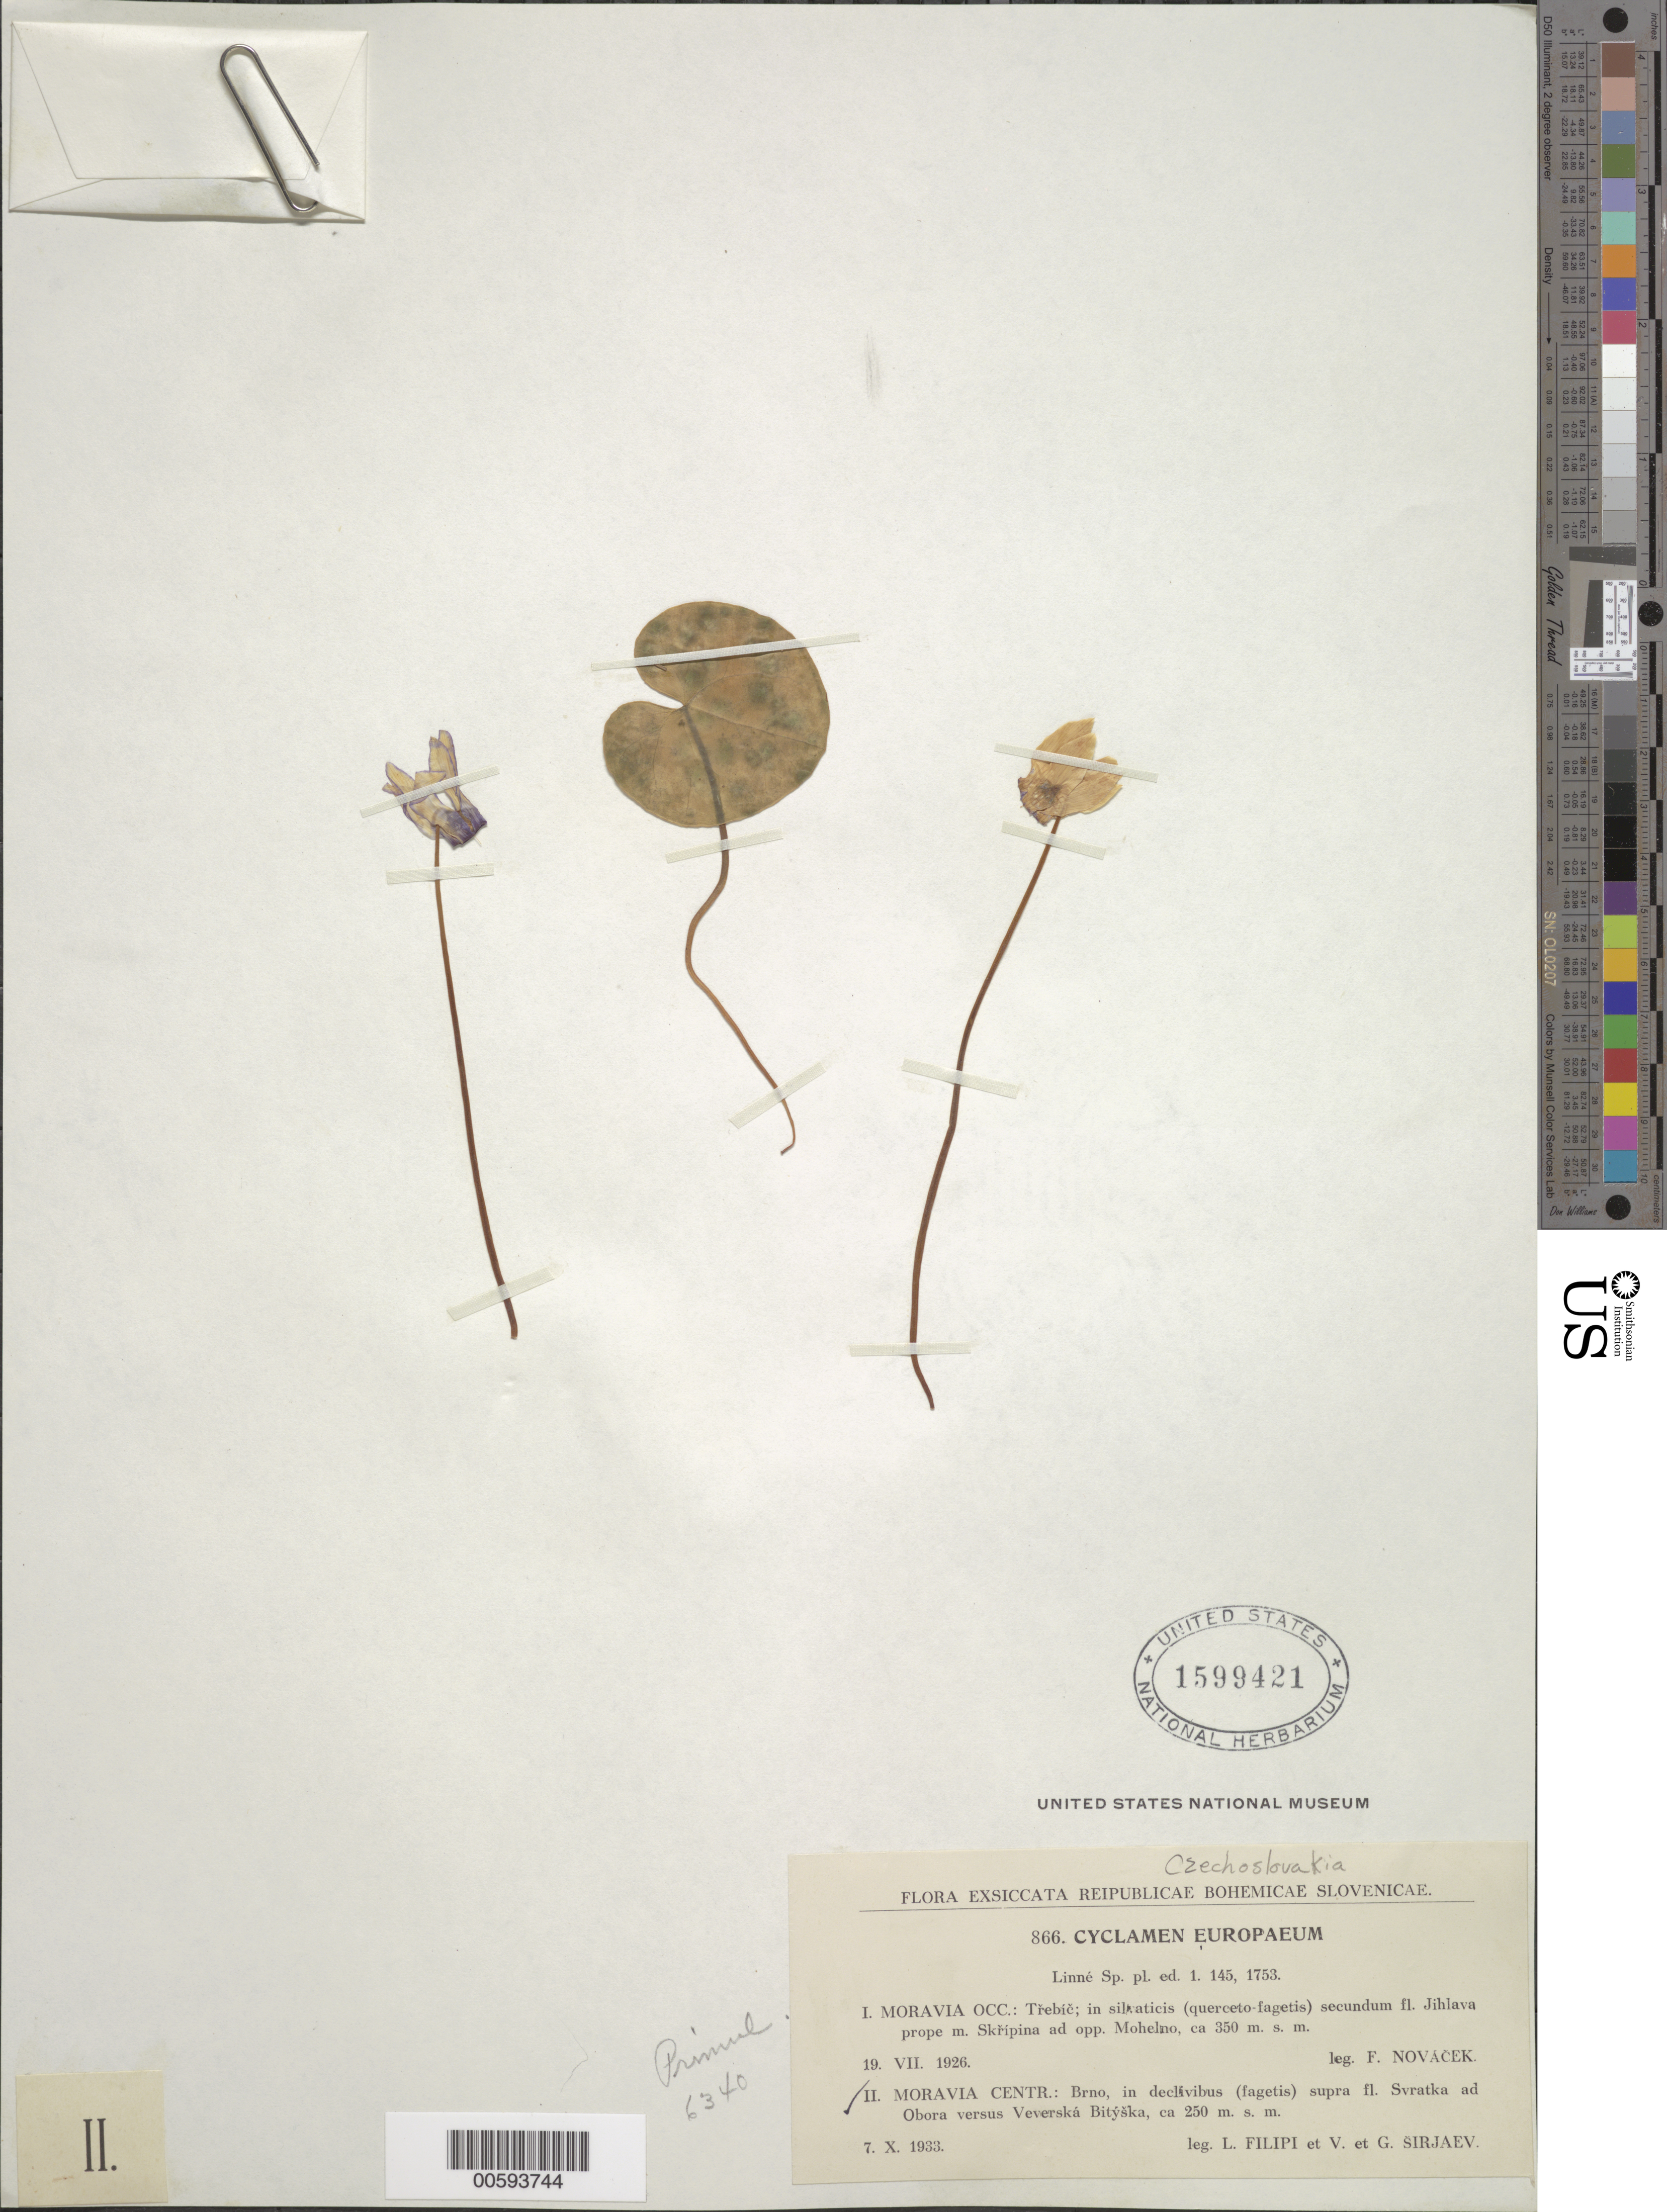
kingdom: Plantae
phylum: Tracheophyta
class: Magnoliopsida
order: Ericales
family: Primulaceae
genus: Cyclamen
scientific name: Cyclamen europaeum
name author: L.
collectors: L. Filipi & G. Širjaev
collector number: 866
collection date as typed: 07 Oct 1933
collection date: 1933-10-07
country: Czechia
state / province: South Moravian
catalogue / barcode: US 1599421